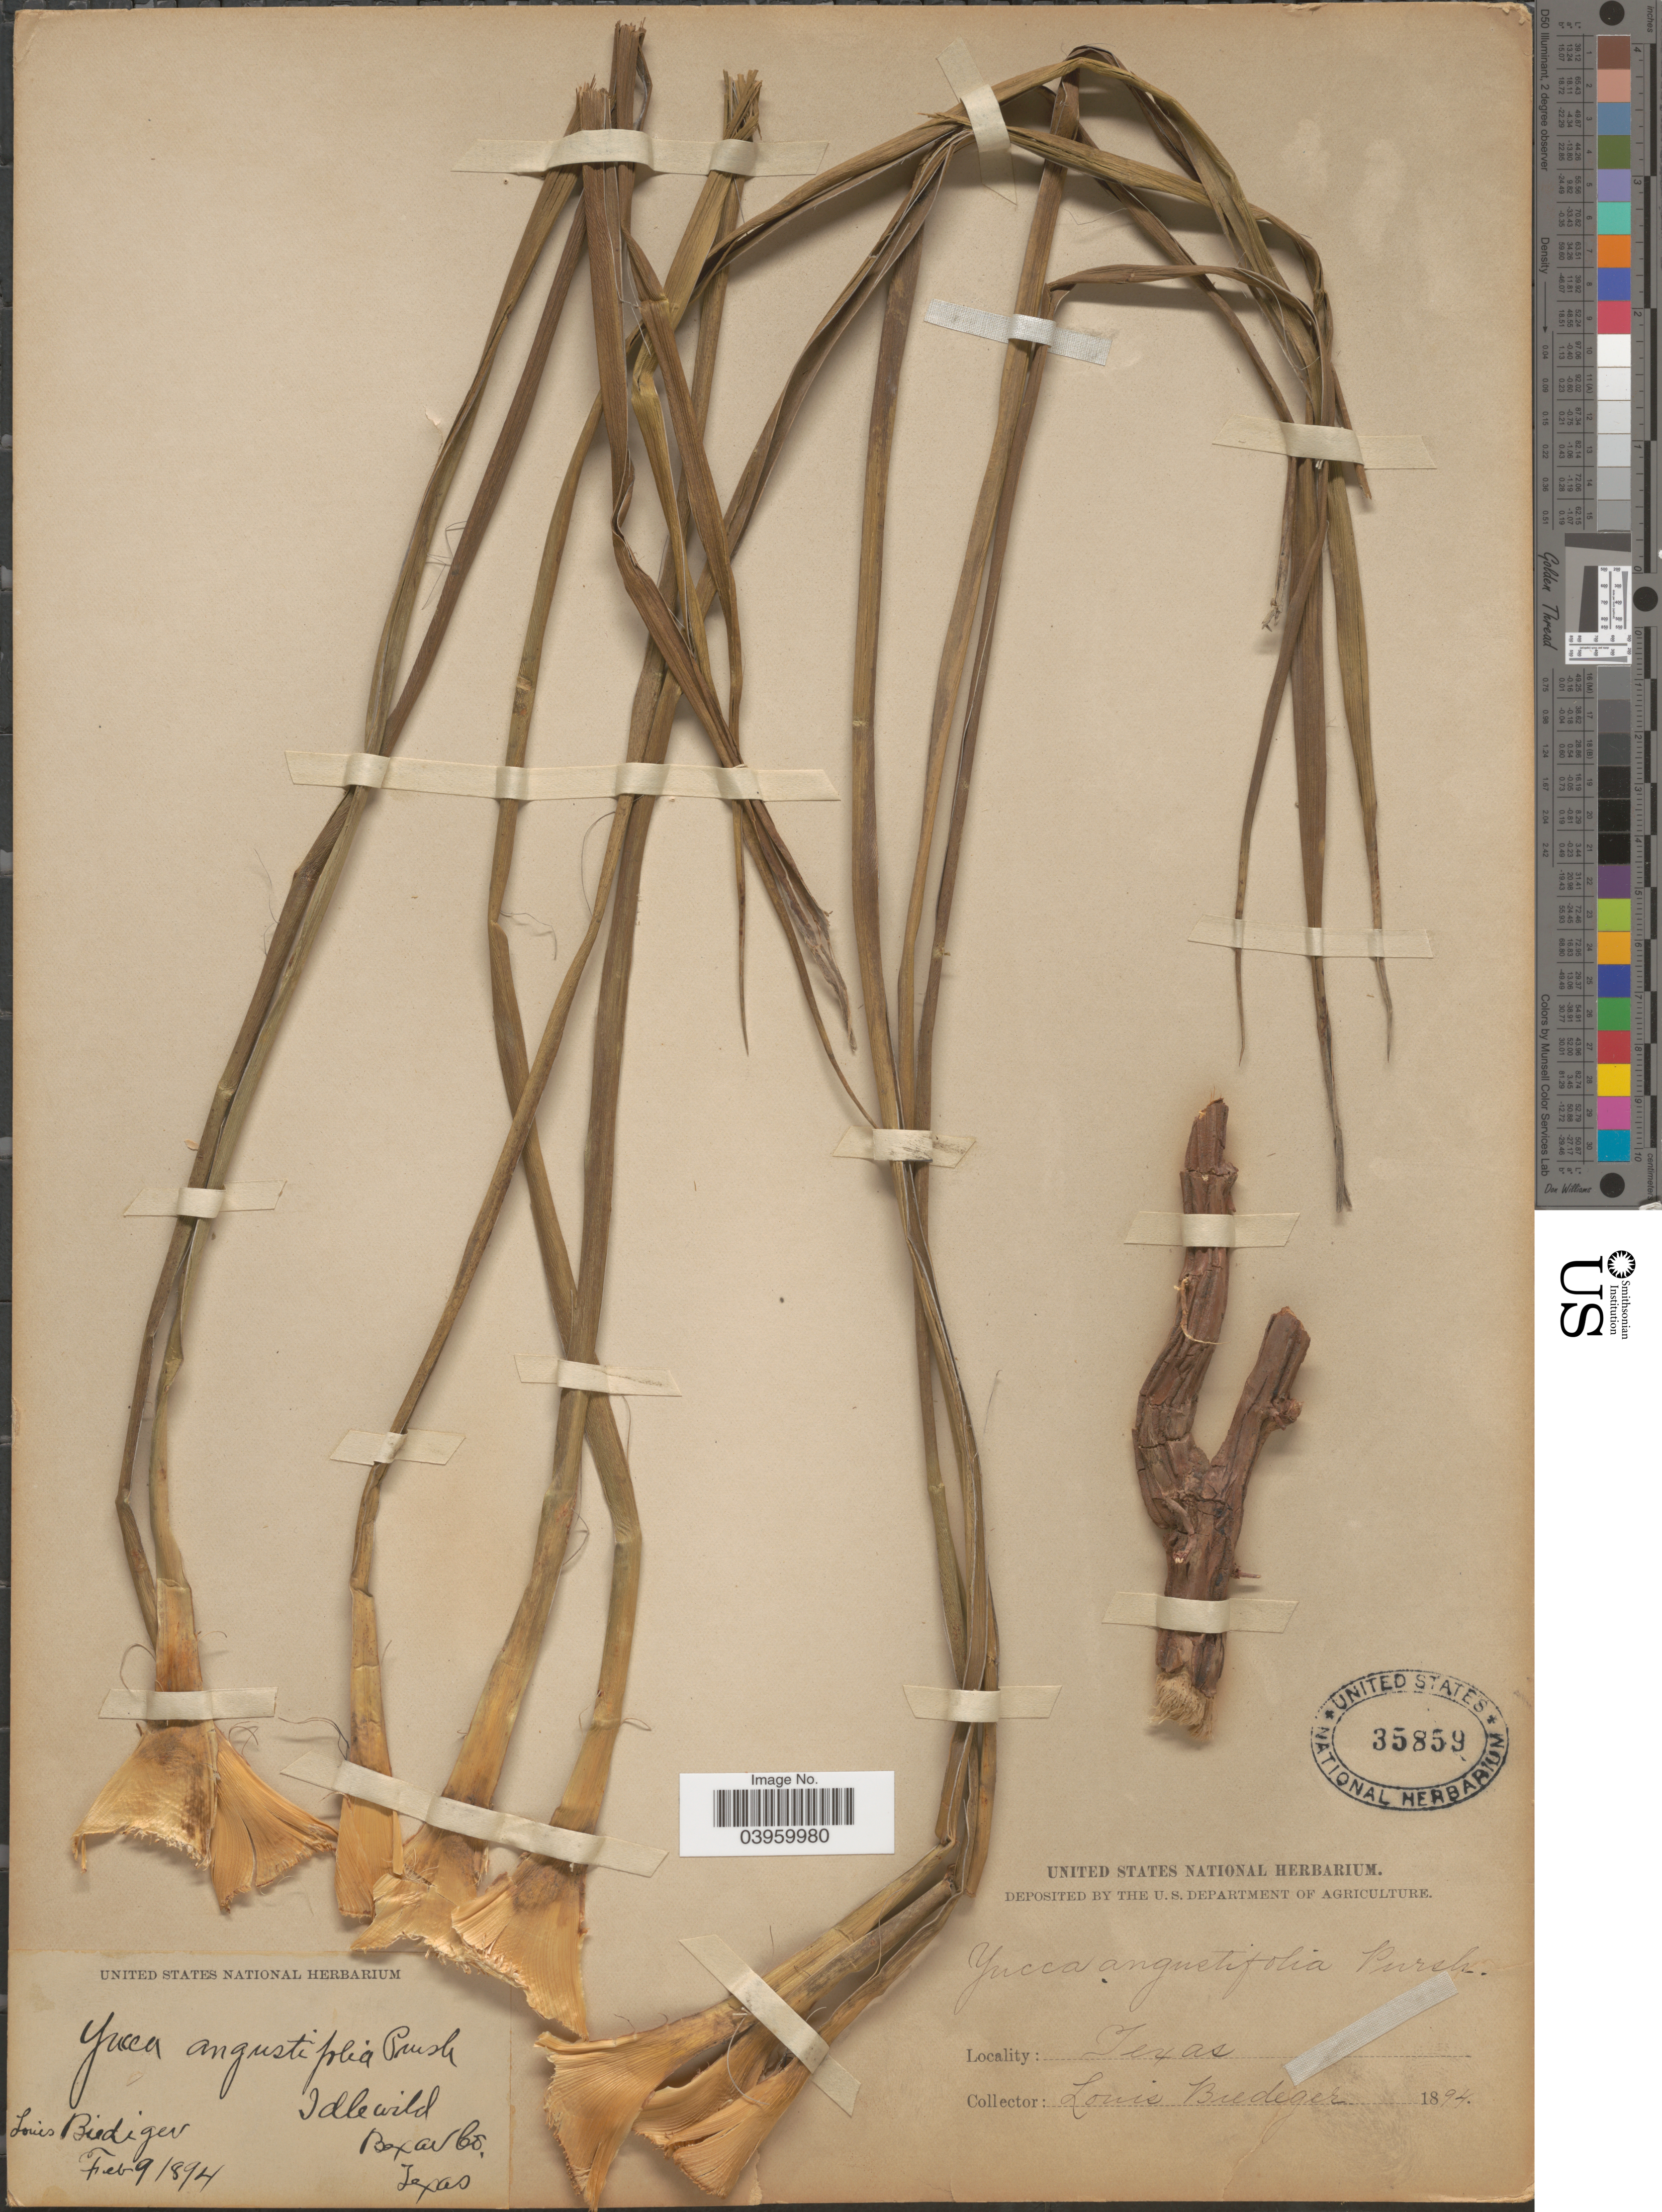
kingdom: Plantae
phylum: Tracheophyta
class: Liliopsida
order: Asparagales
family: Asparagaceae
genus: Yucca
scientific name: Yucca glauca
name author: Nutt.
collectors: L. Biediger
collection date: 1894-02-09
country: United States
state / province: Texas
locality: Idlewild. Bexar Co.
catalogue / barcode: US 35859